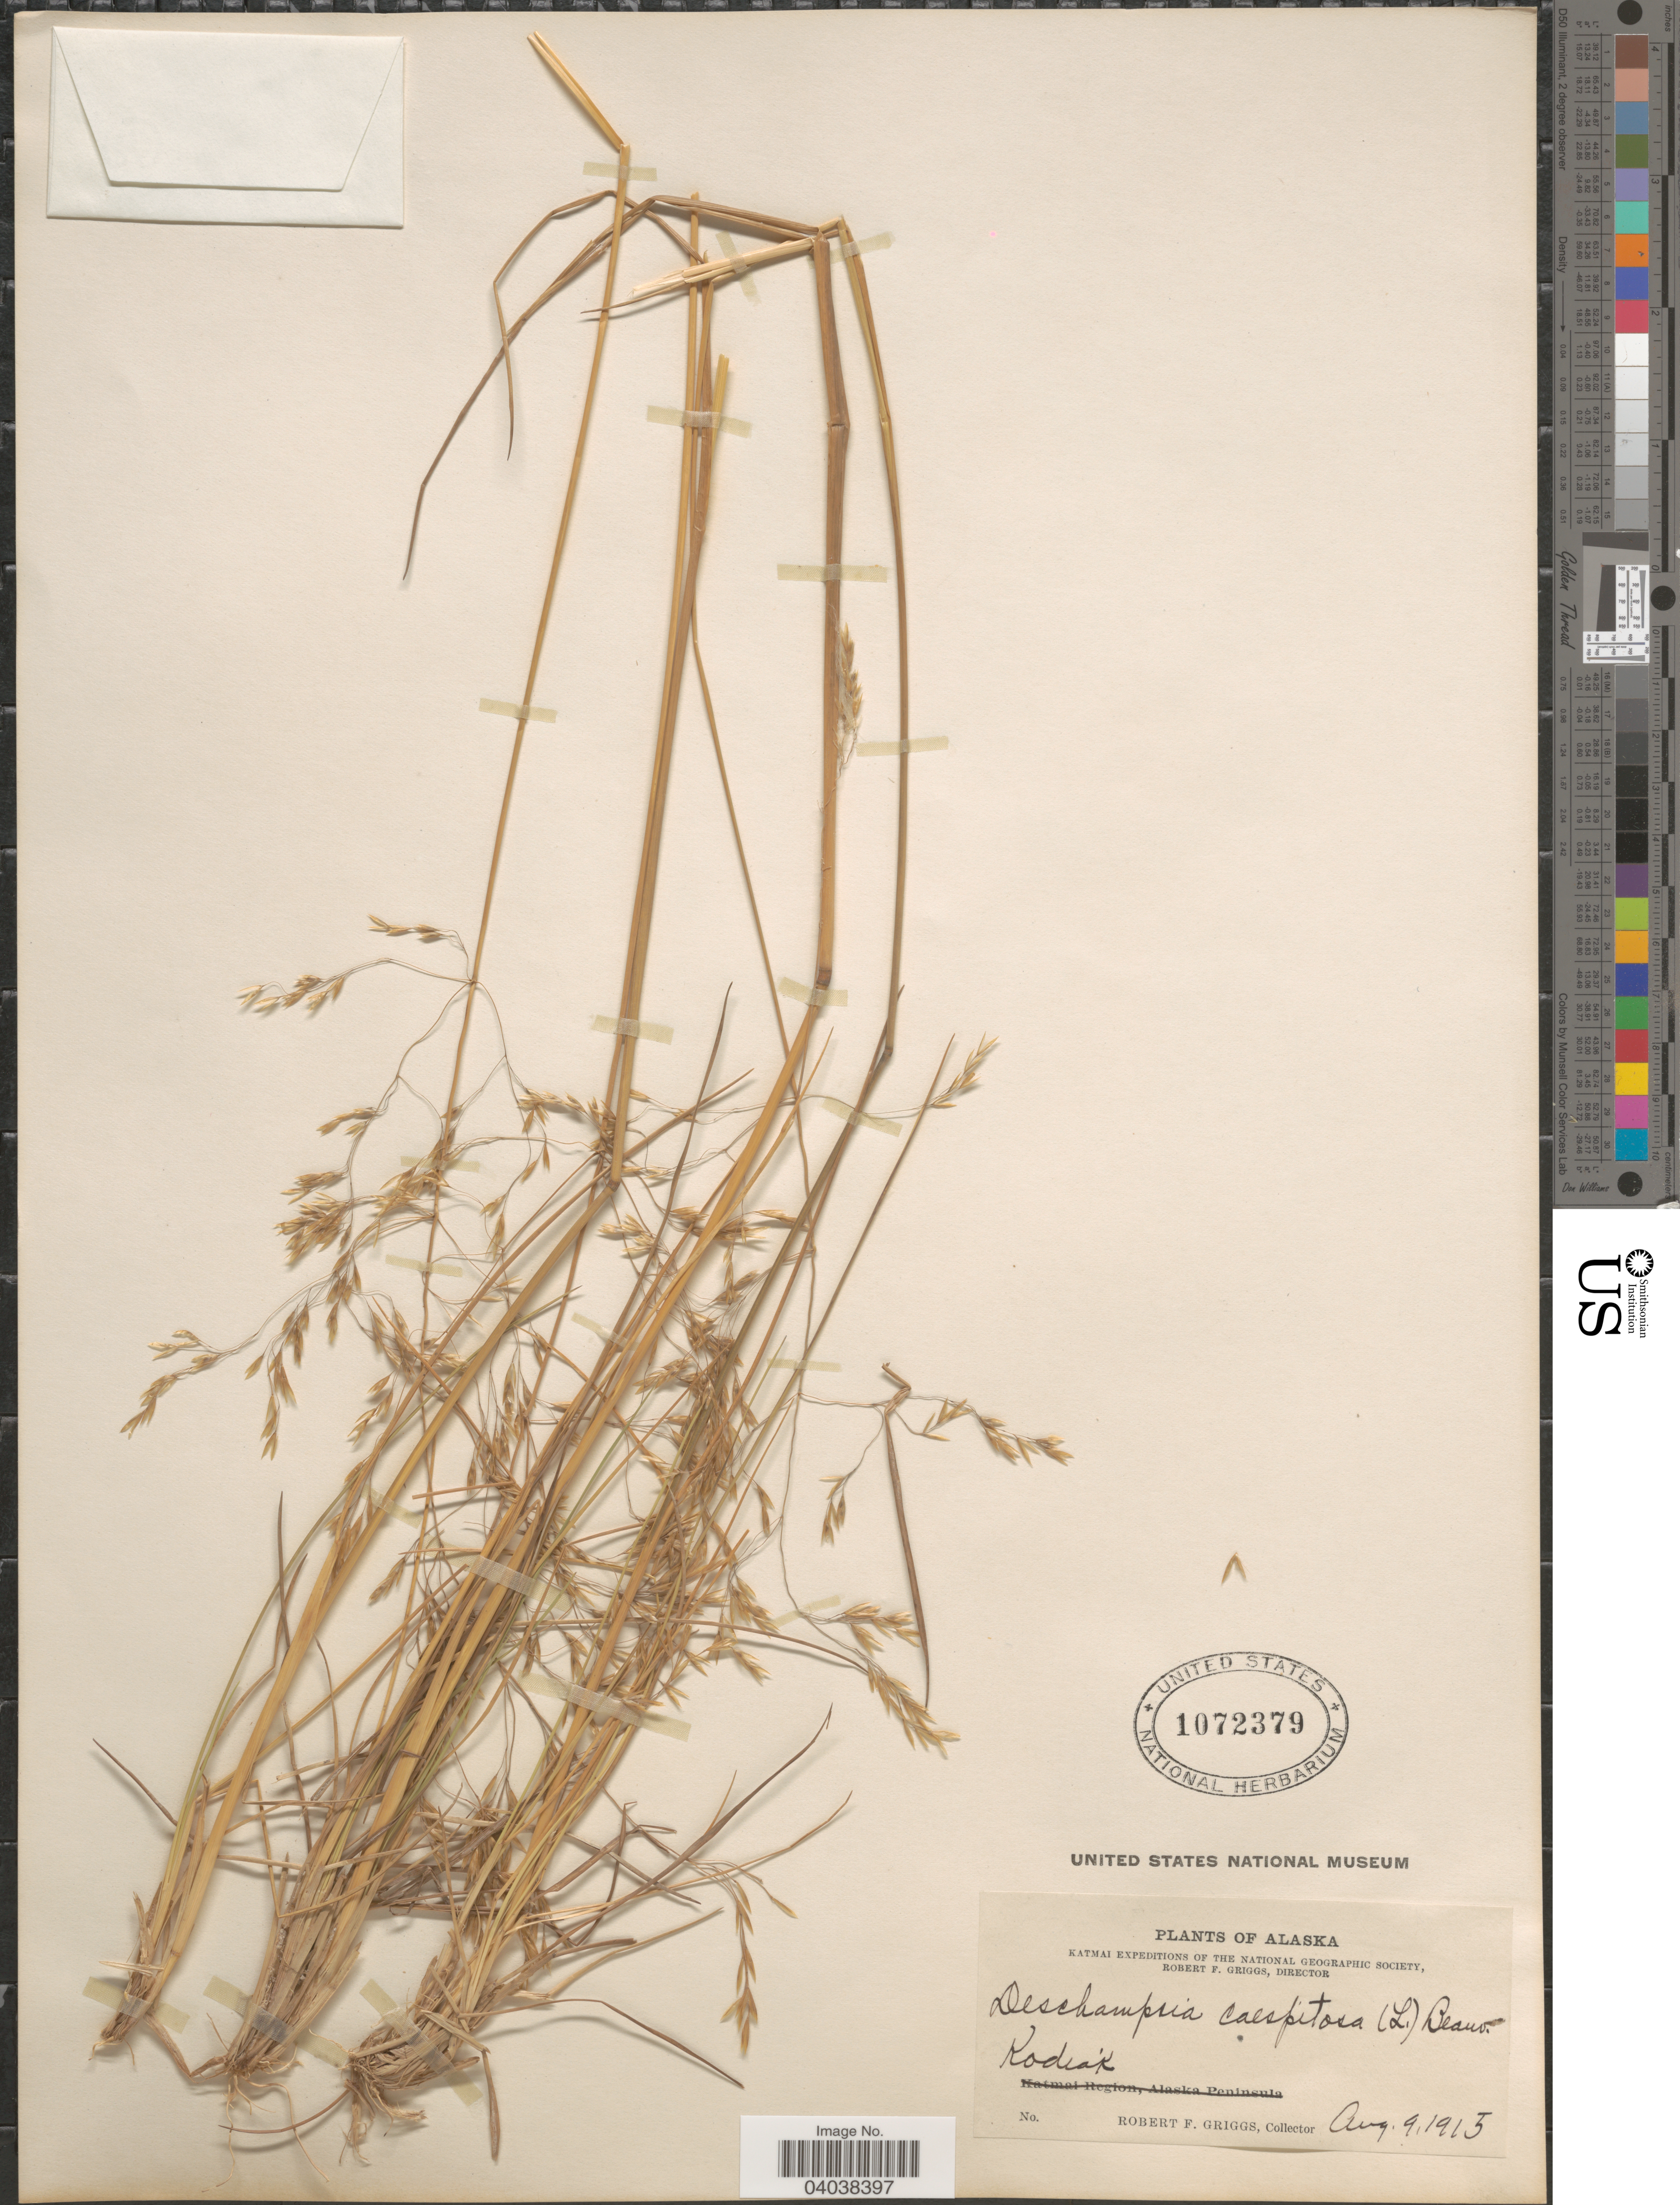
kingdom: Plantae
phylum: Tracheophyta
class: Liliopsida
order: Poales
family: Poaceae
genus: Deschampsia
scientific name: Deschampsia cespitosa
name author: (L.) P. Beauv.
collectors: R. F. Griggs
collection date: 1915-08-09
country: United States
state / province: Alaska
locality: Kodiak.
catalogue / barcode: US 1072379